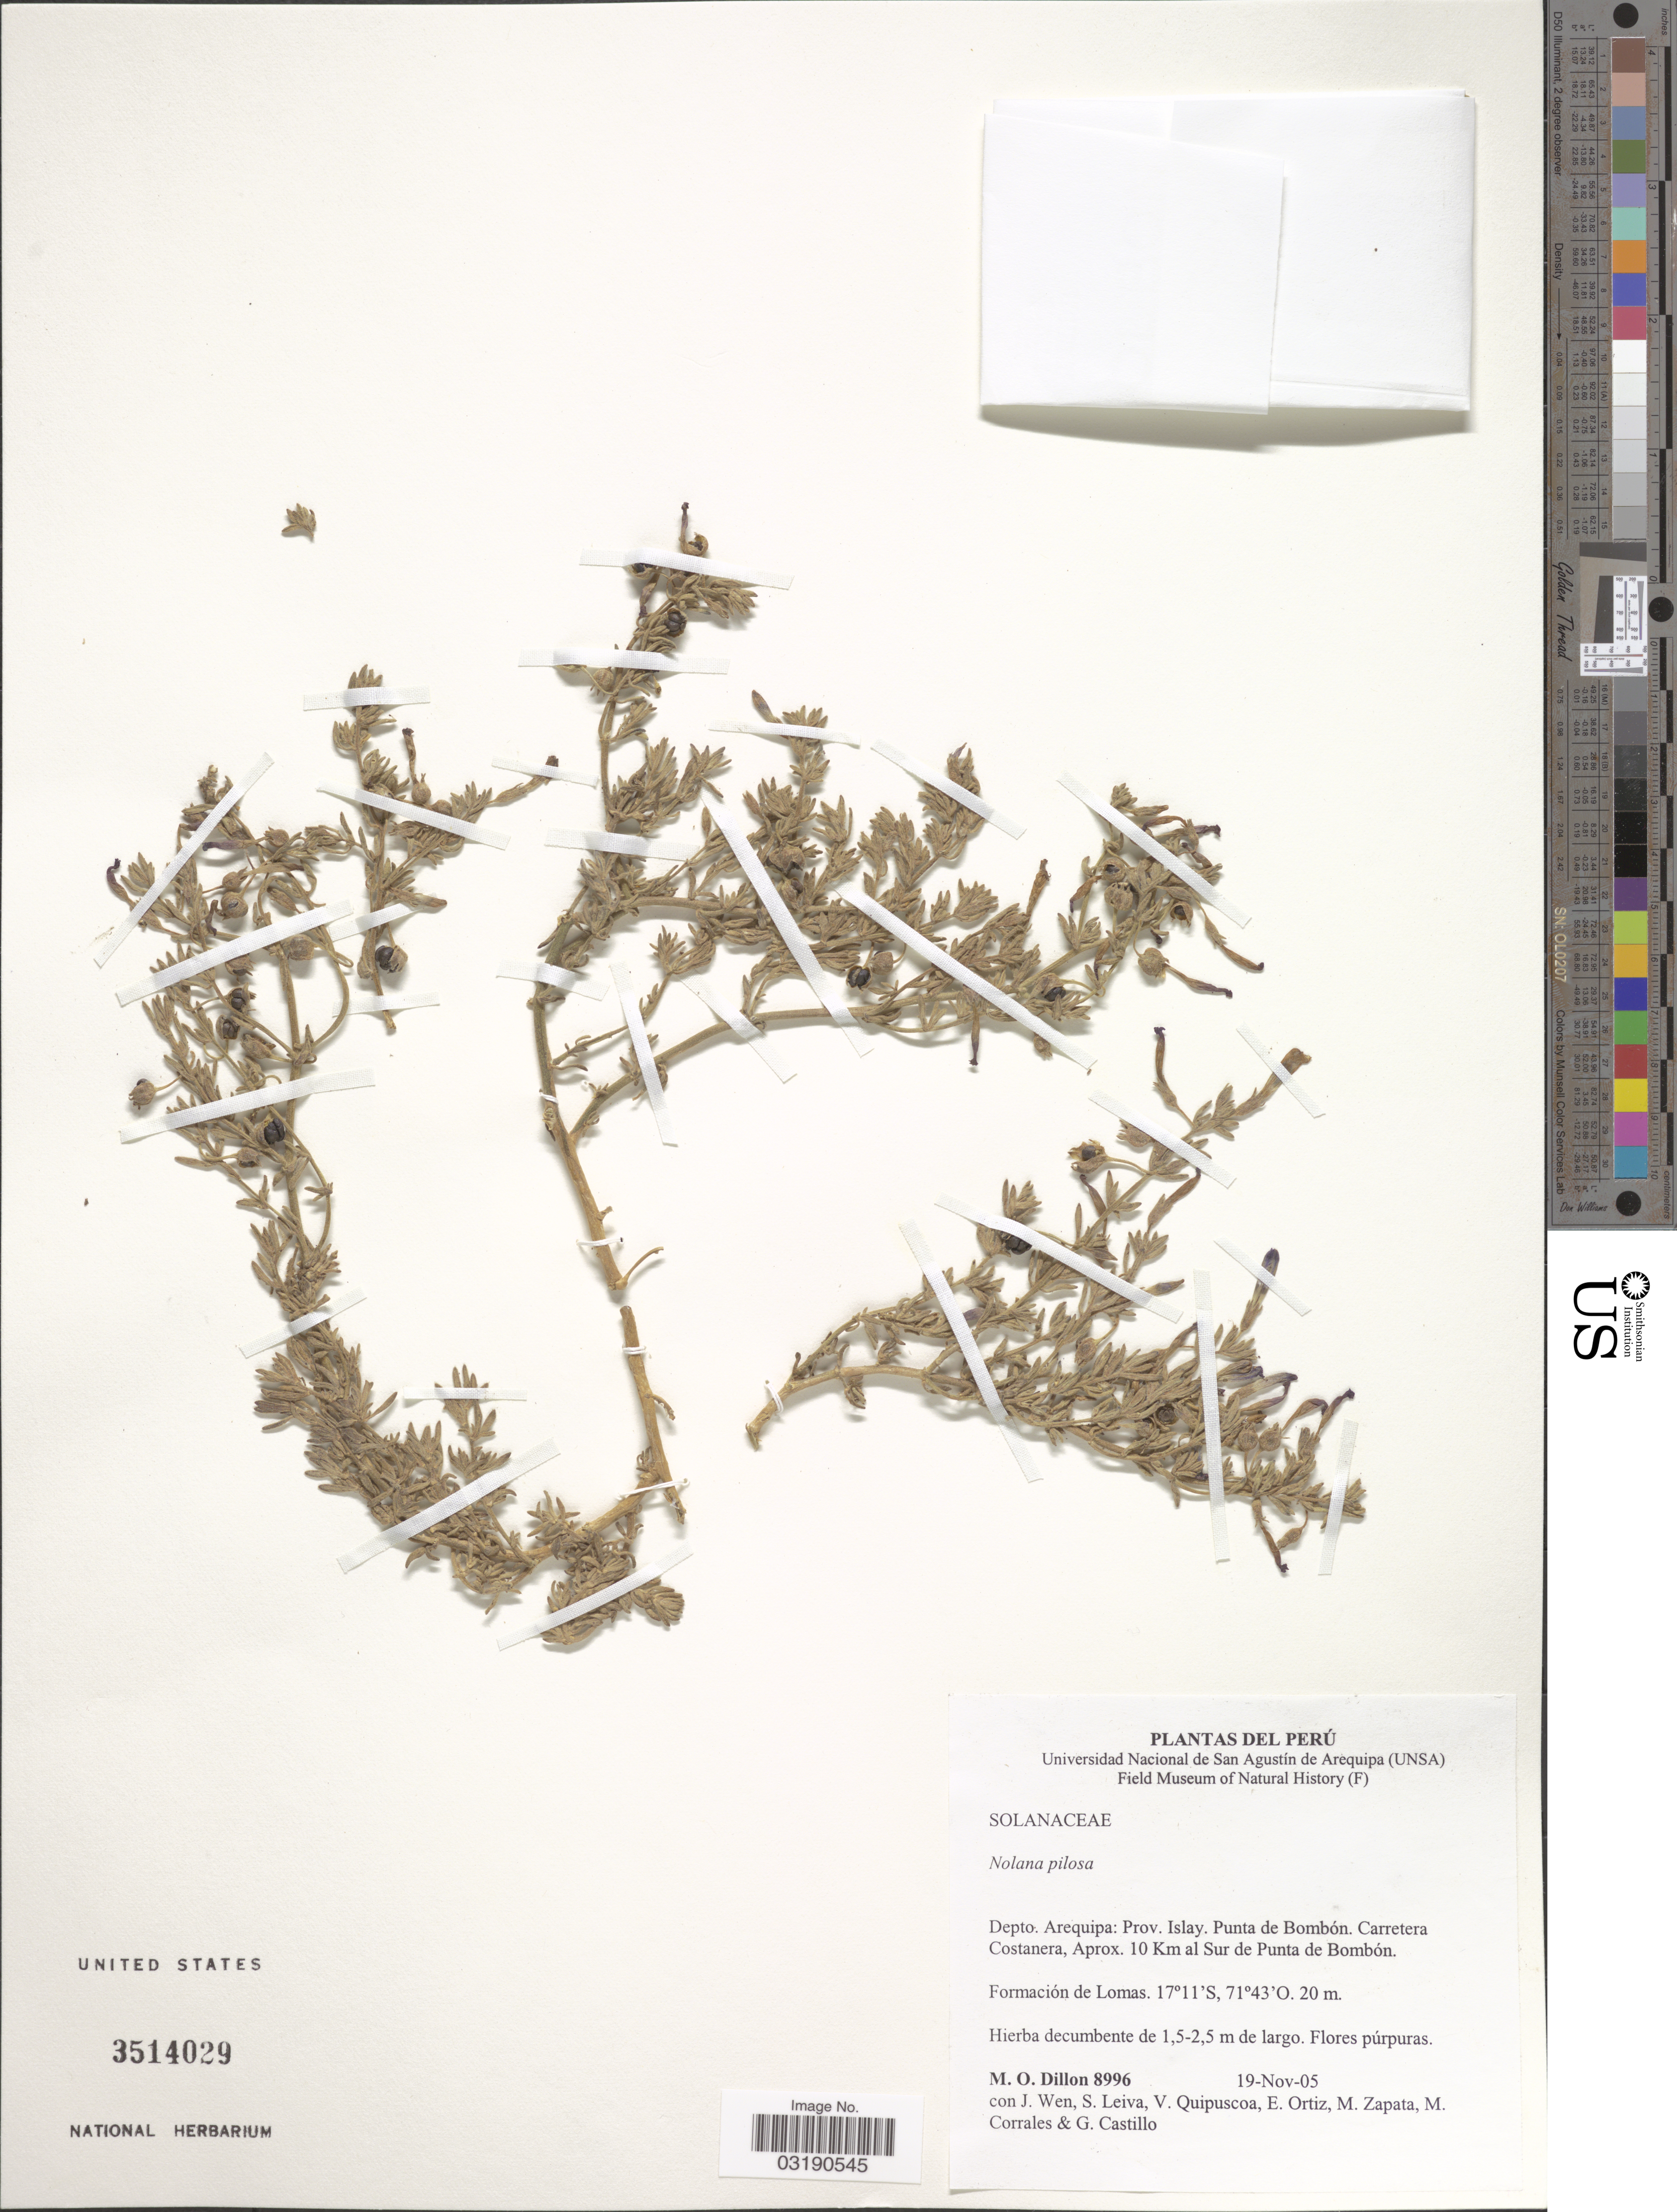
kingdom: Plantae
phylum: Tracheophyta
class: Magnoliopsida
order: Solanales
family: Solanaceae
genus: Nolana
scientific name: Nolana pilosa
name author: I.M. Johnst.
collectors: M. O. Dillon, J. Wen, S. Leiva, V. Quipuscoa & et al.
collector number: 8996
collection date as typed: Transcribed d/m/y: 19/11/5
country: Peru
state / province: Arequipa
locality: Depto. Arequipa: Prov. Islay, Punta de Bombón. Carretera Costanera, Aprox. 10 Km al Sur de Punta de Bombón.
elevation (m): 20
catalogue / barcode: US 3514029